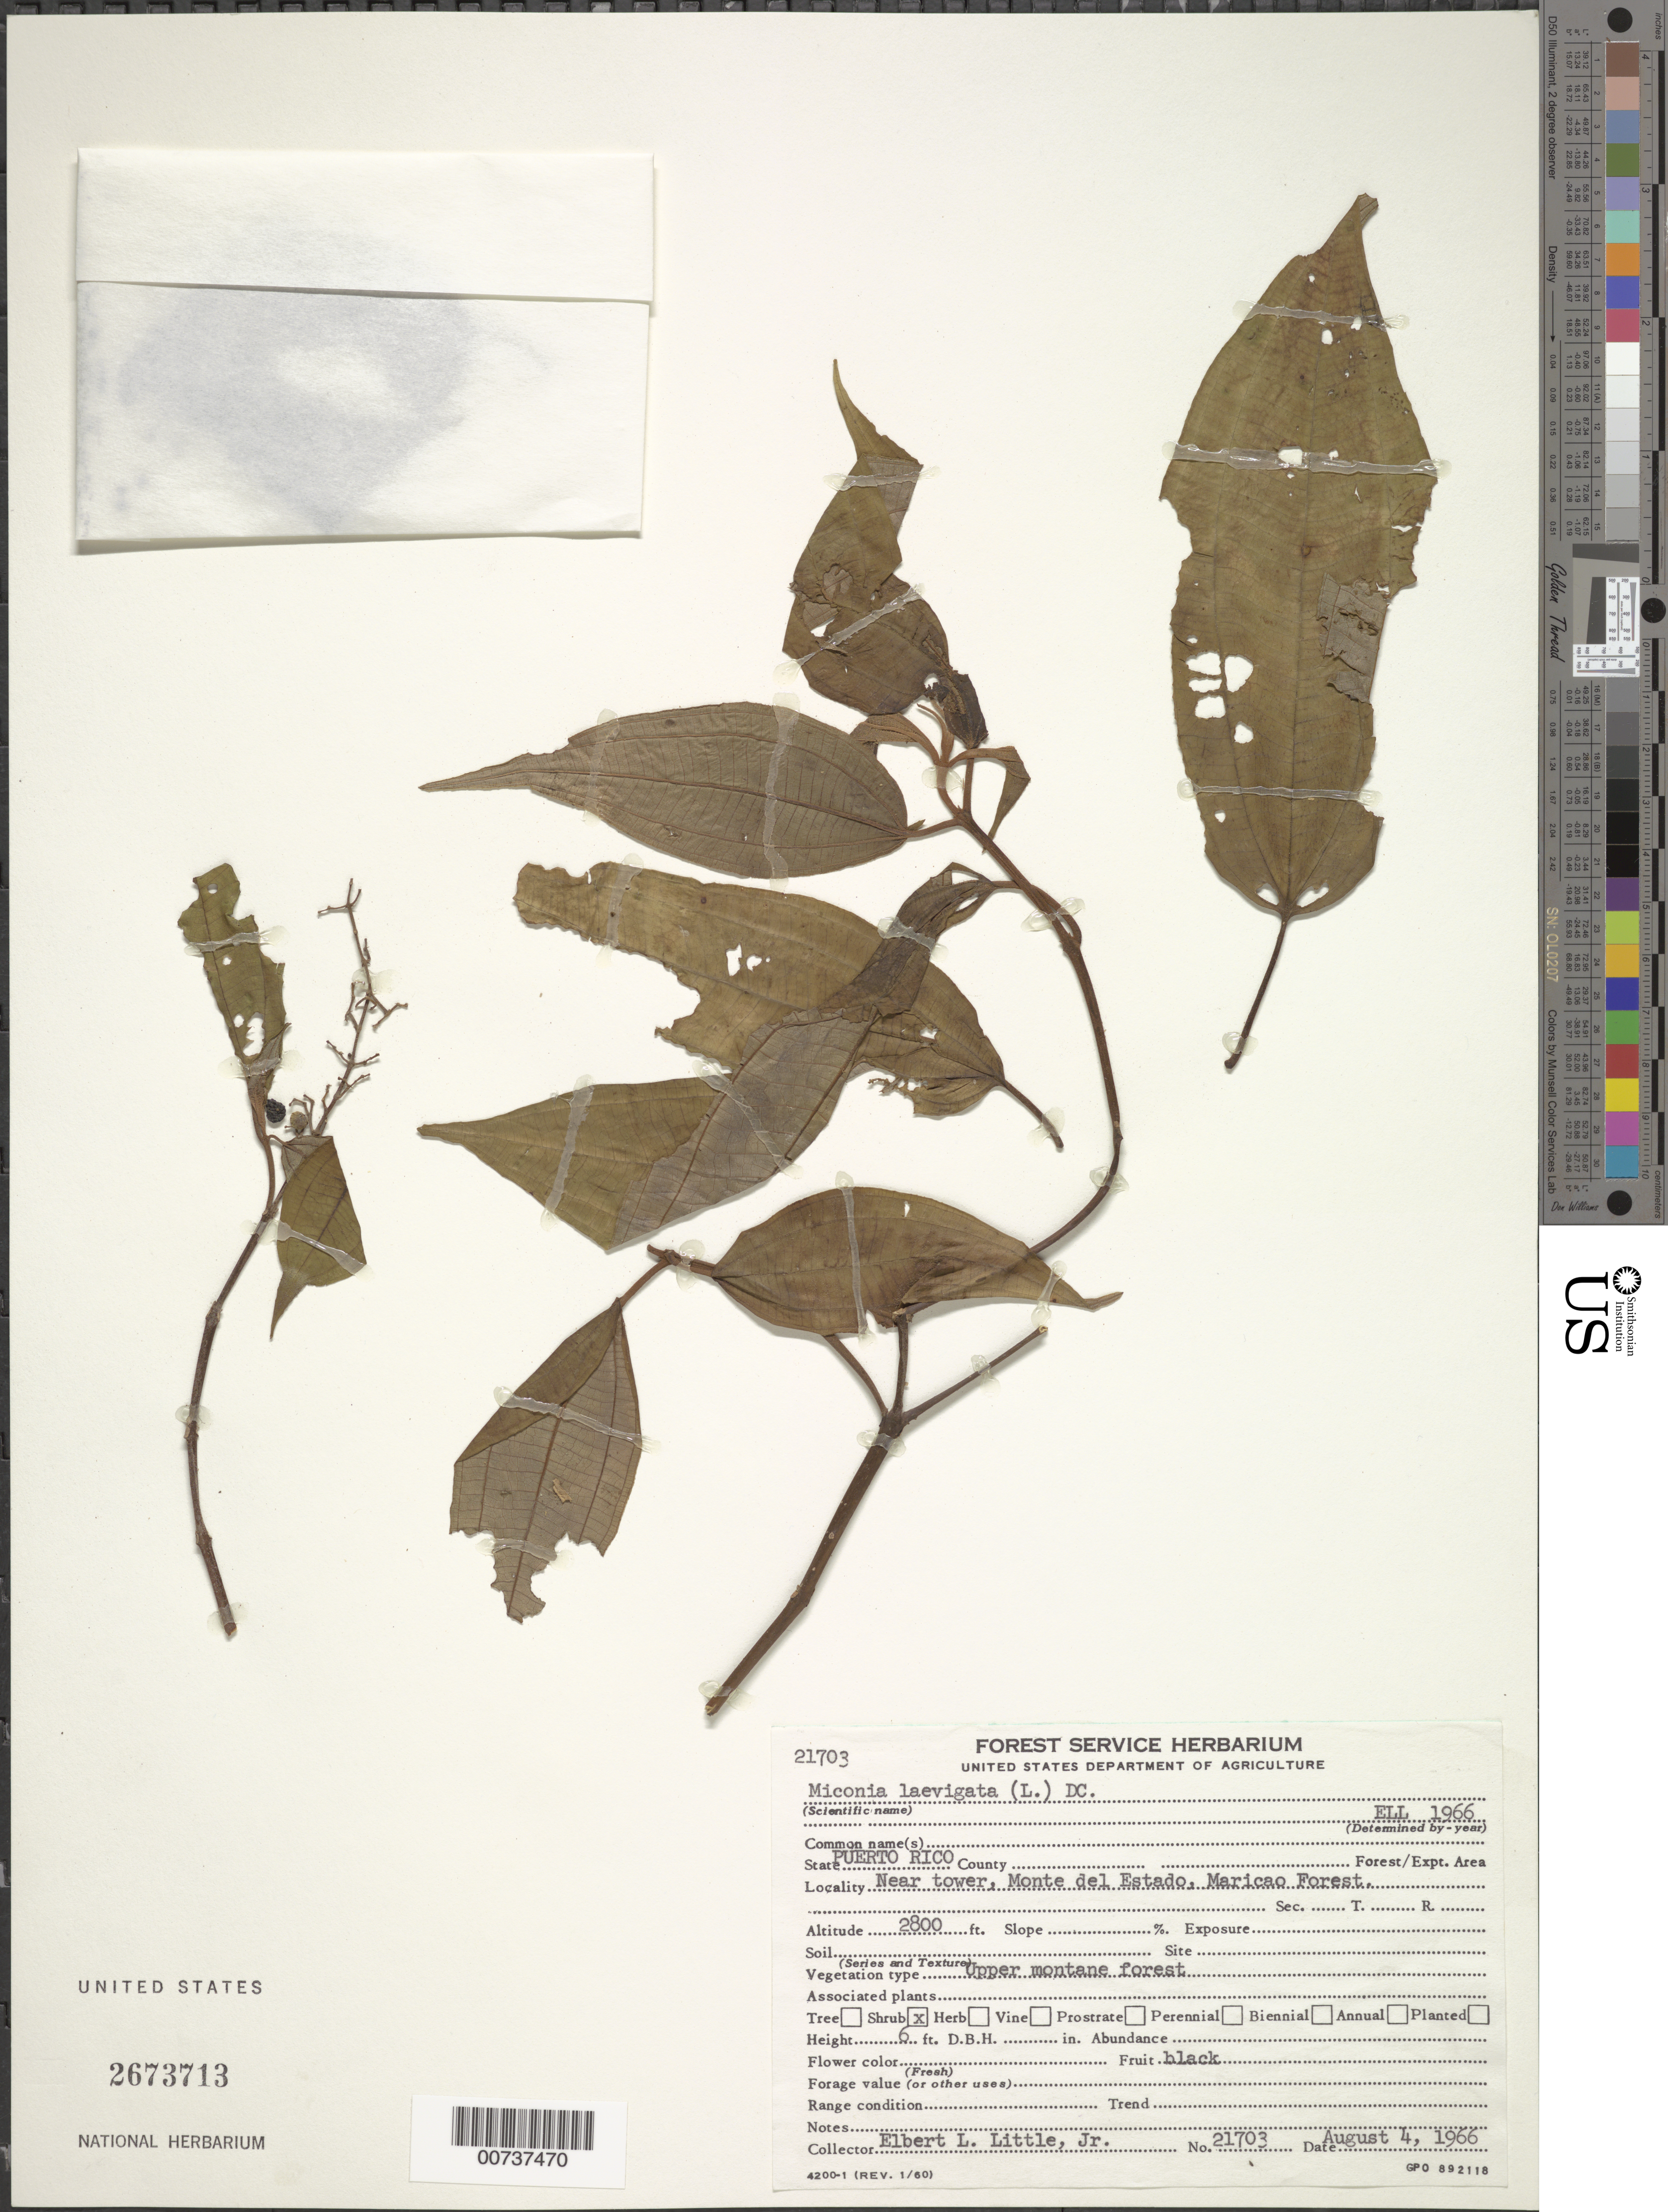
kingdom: Plantae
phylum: Tracheophyta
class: Magnoliopsida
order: Myrtales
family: Melastomataceae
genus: Miconia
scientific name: Miconia laevigata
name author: (L.) D. Don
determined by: Little, Elbert L., Jr., (FSSR), United States Department of Agriculture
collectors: E. L. Little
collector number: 21703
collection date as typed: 04 Aug 1966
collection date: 1966-08-04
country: Puerto Rico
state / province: Maricao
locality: Near Tower, Monte del Estado, Maricao Forest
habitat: Upper montane forest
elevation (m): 853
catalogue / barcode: US 2673713